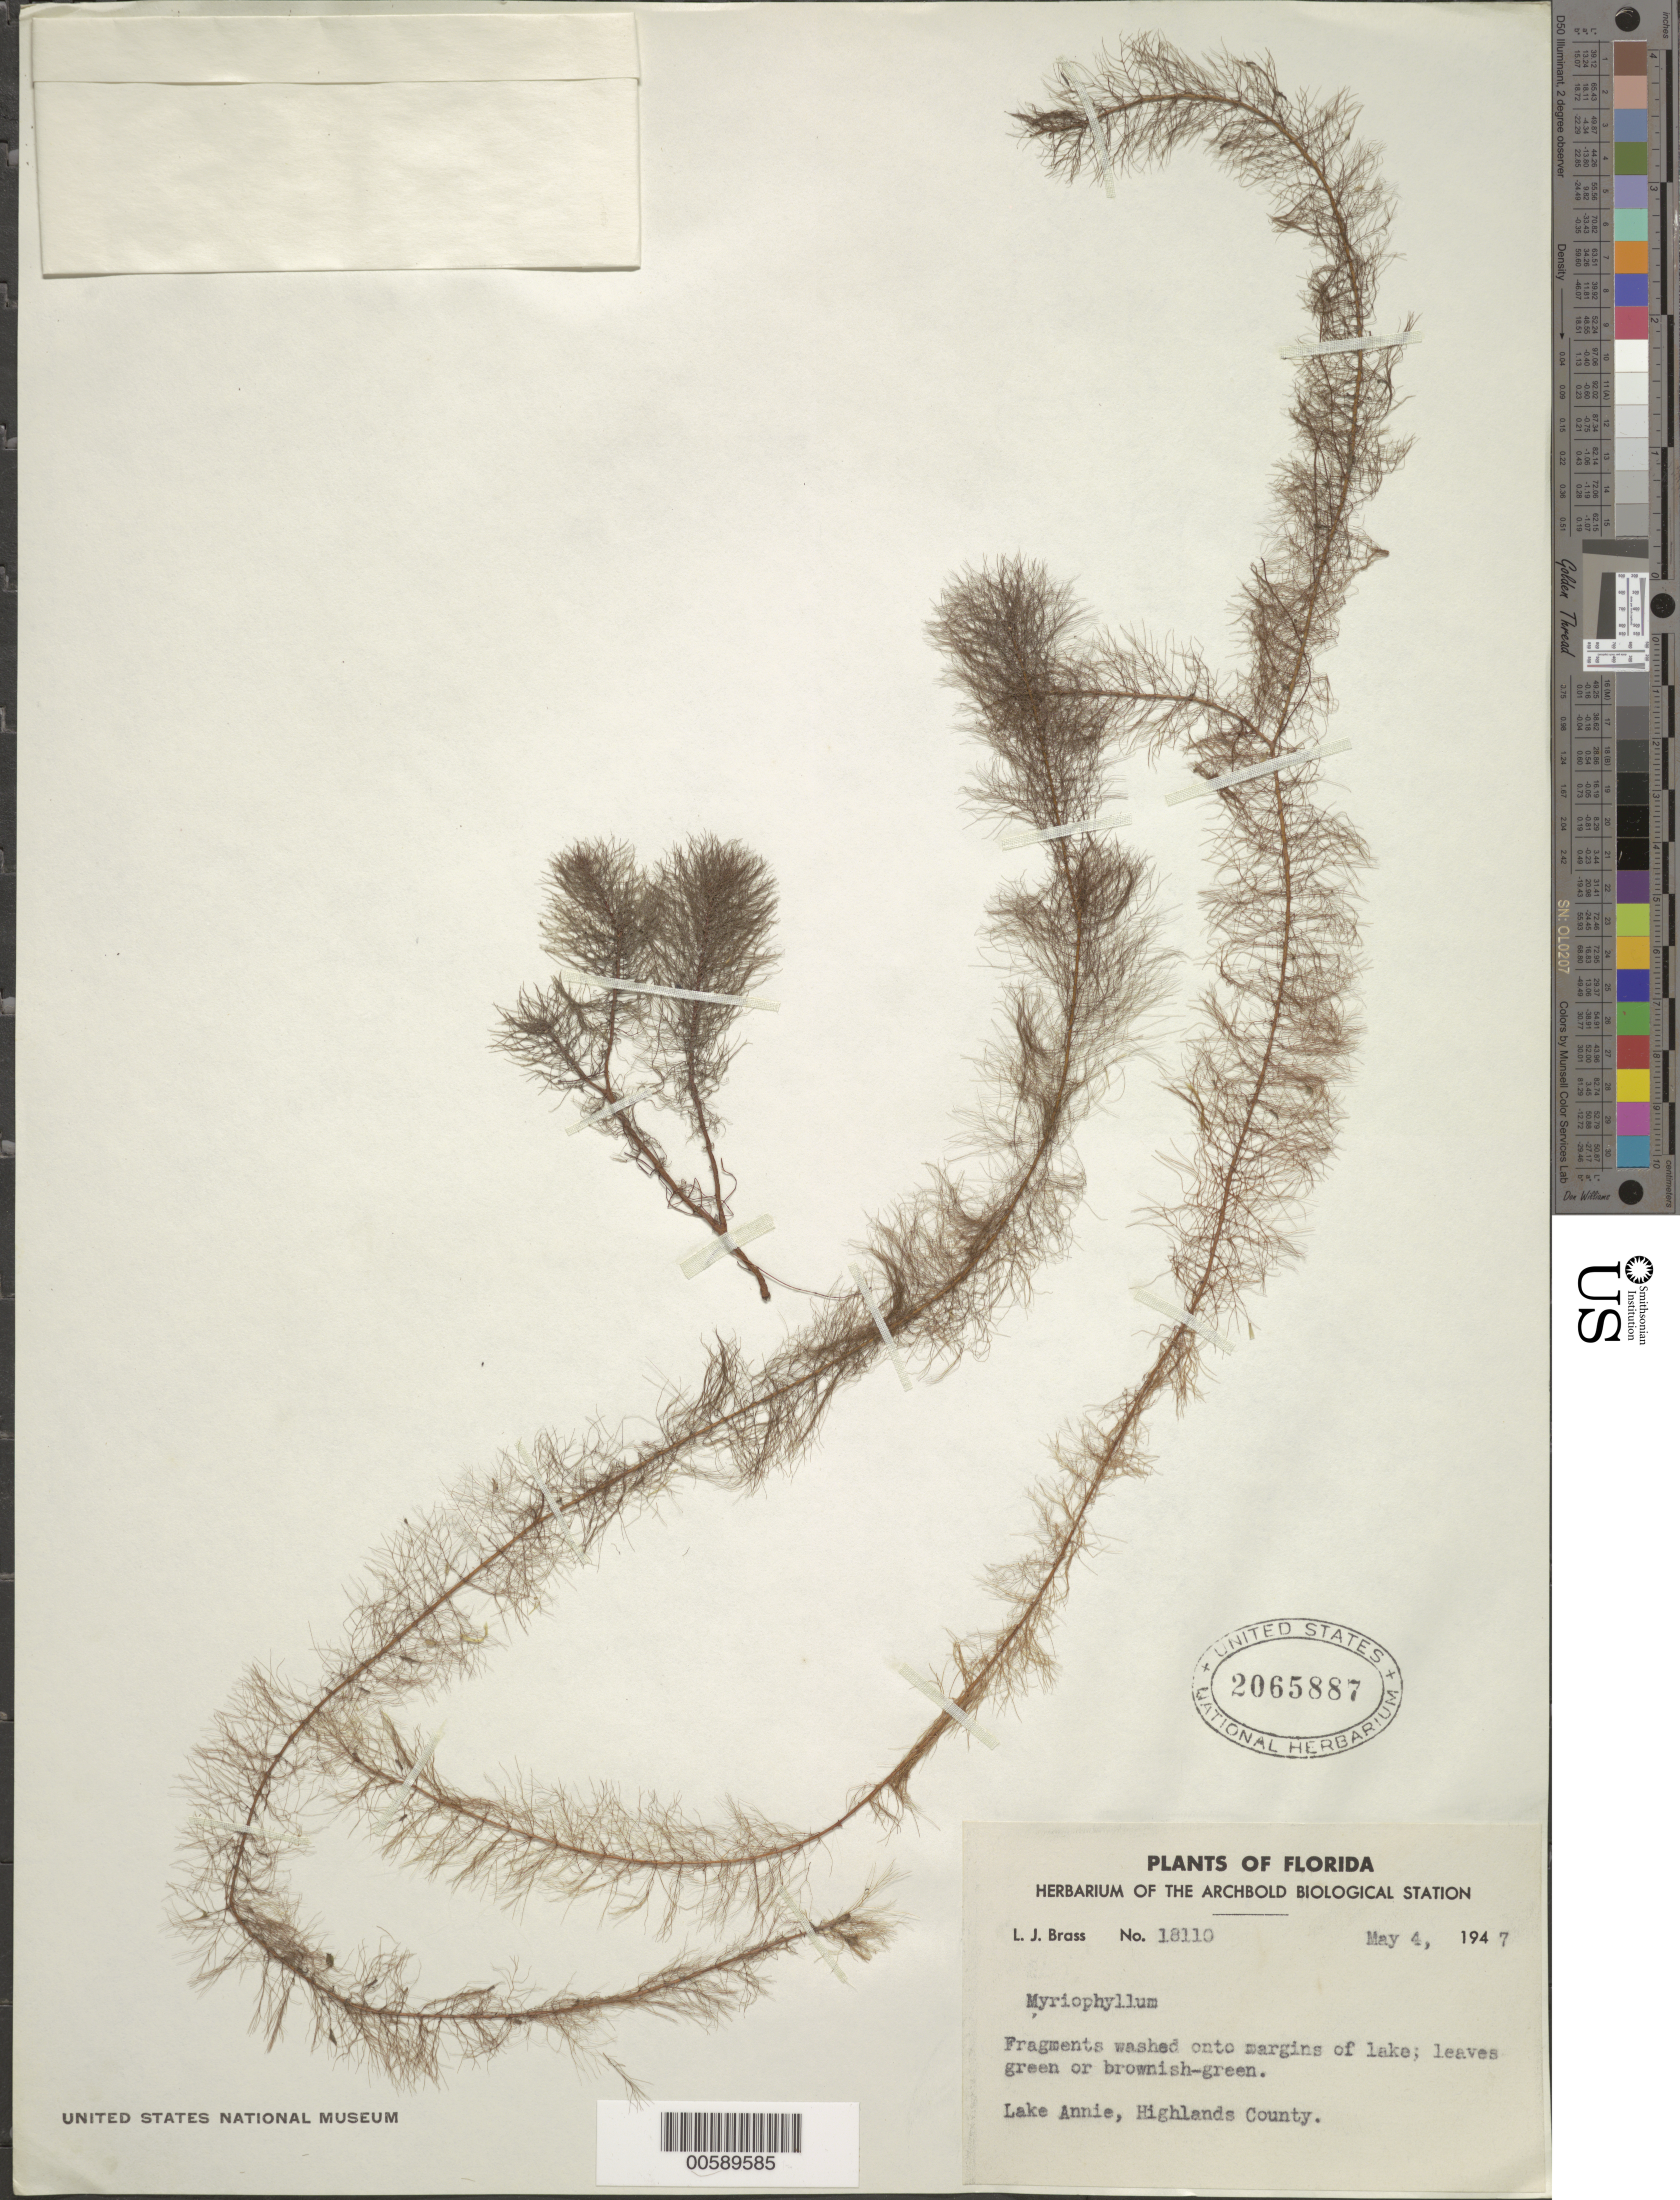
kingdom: Plantae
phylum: Tracheophyta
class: Magnoliopsida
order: Saxifragales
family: Haloragaceae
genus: Myriophyllum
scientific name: Myriophyllum sp.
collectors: L. J. Brass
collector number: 18110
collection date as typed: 04 May 1947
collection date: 1947-05-04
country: United States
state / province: Florida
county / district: Highlands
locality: Lake Annie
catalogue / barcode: US 2065887